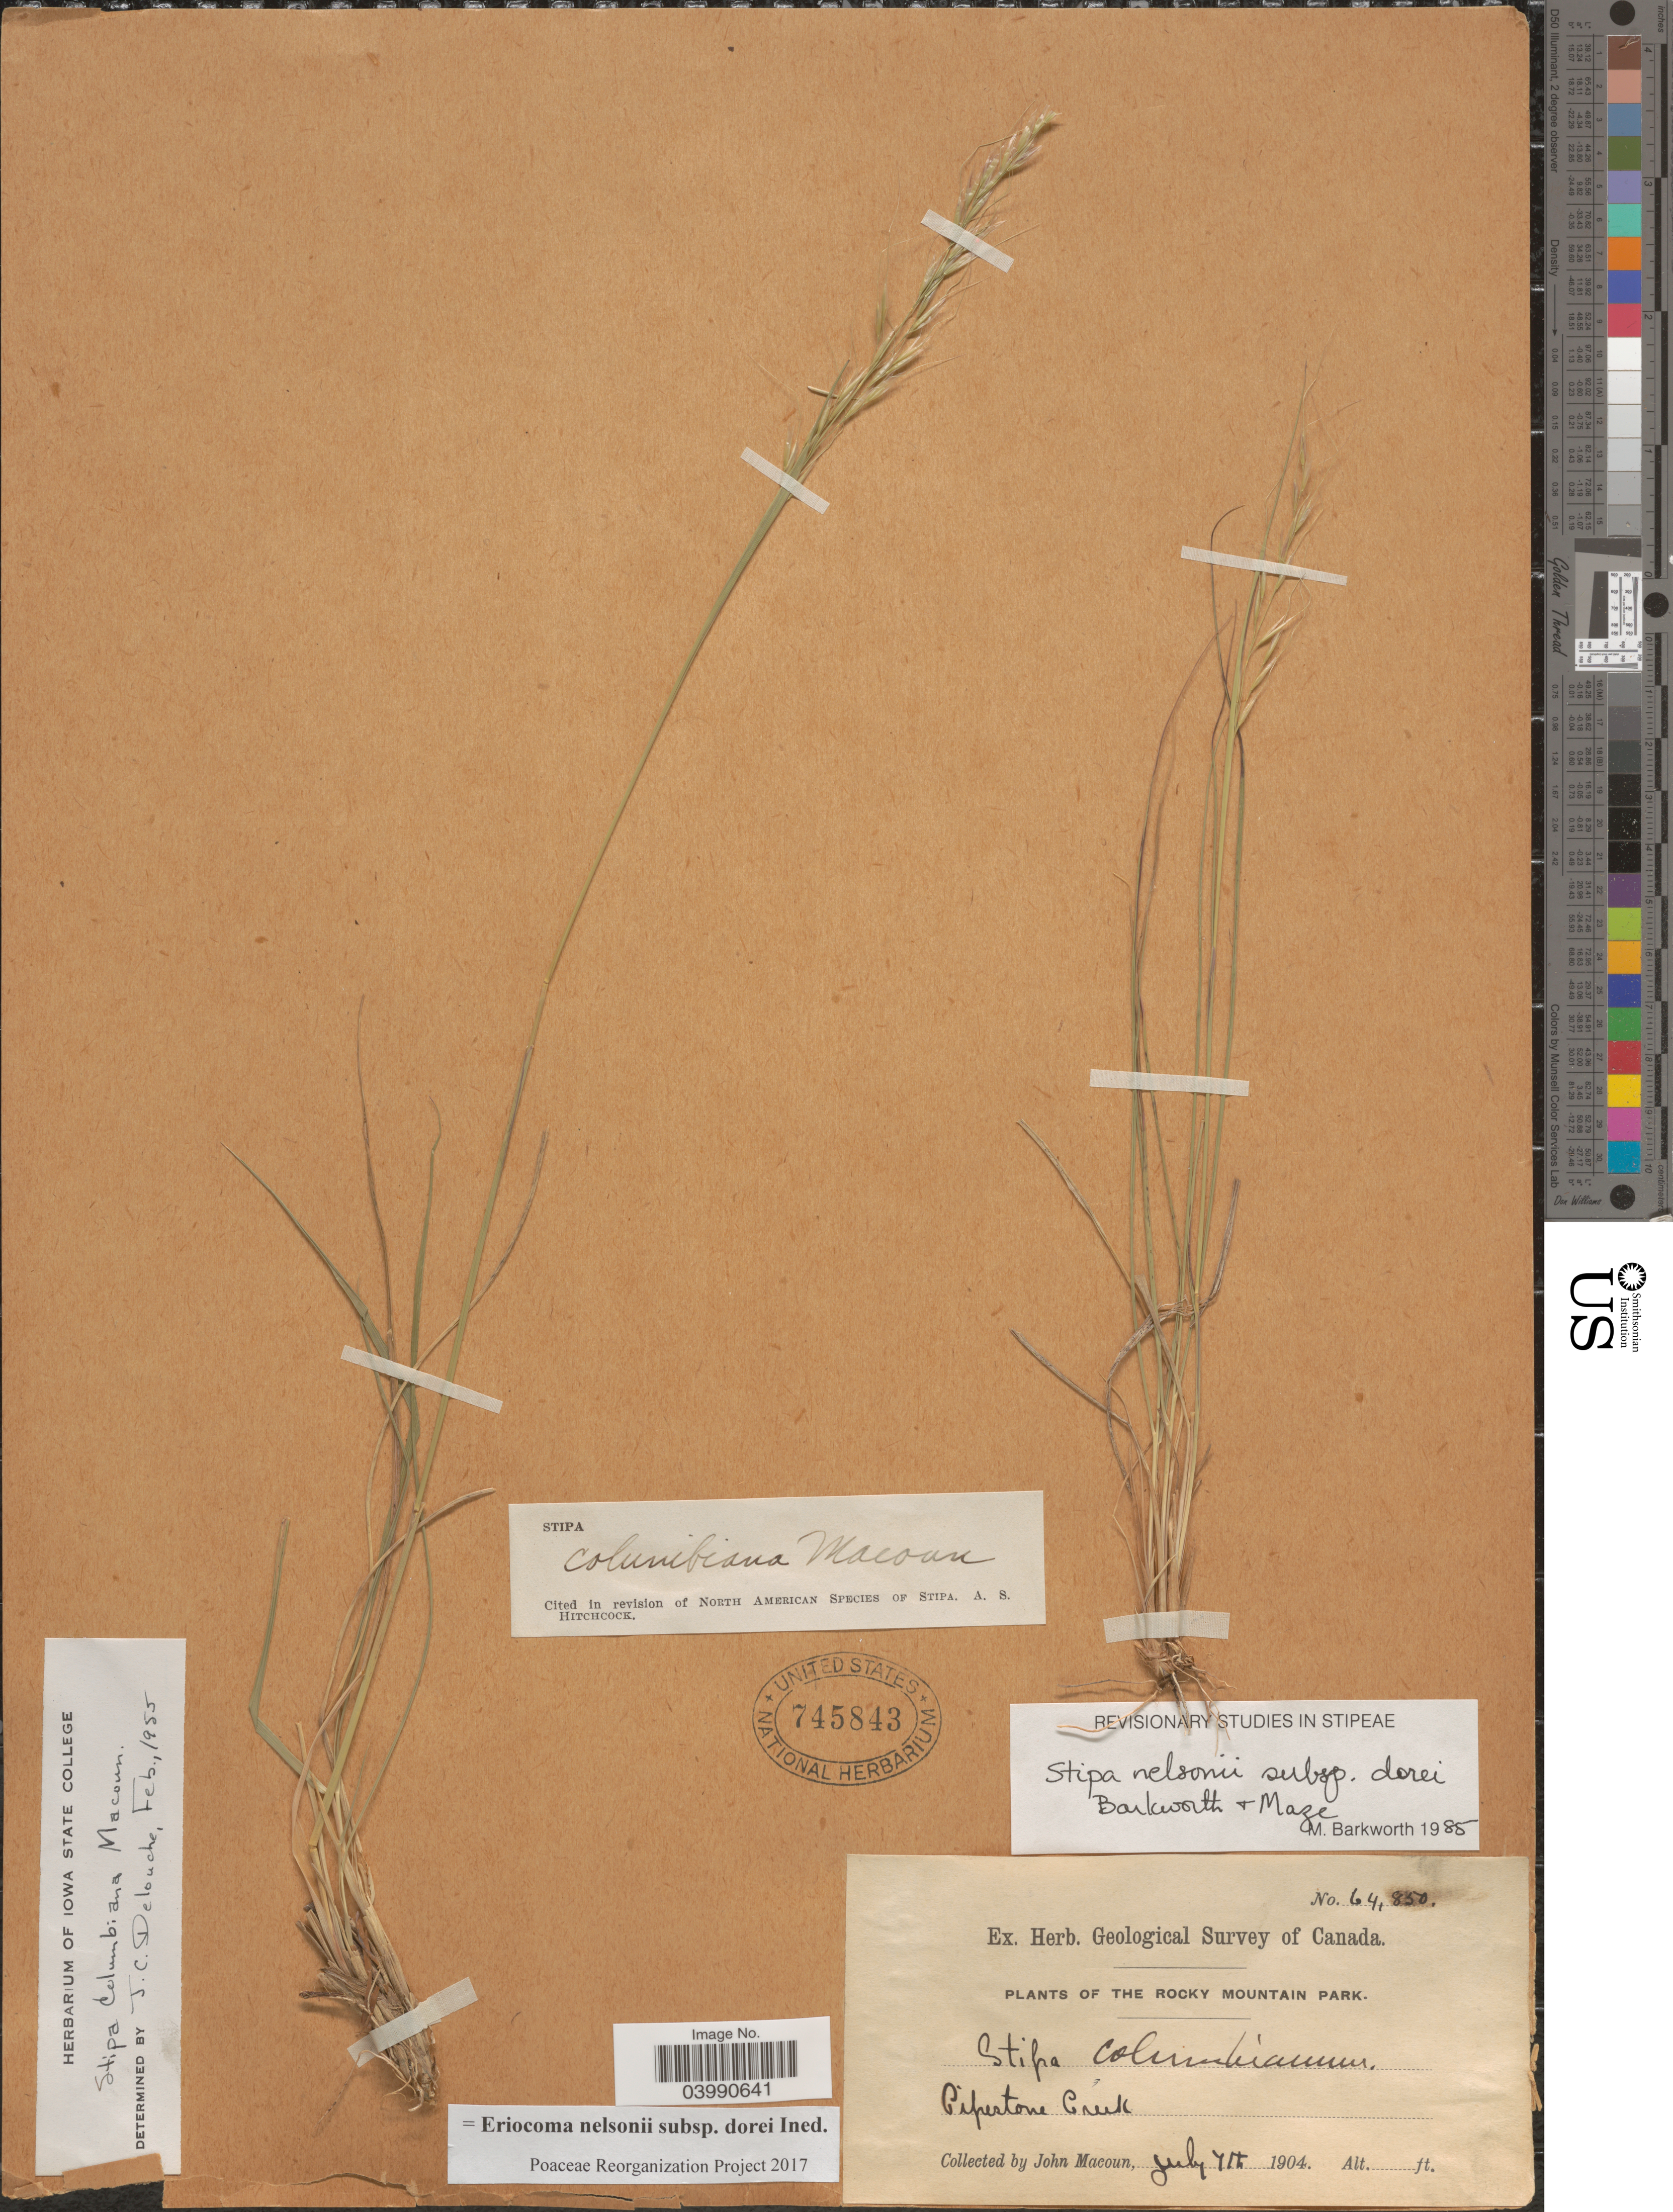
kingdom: Plantae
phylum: Tracheophyta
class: Liliopsida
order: Poales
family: Poaceae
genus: Eriocoma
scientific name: Eriocoma nelsonii subsp. dorei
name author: (Barkworth & J. Maze) Romasch.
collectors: J. Macoun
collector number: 64850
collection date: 1904-07-07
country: Canada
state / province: Alberta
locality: The Rocky Mountain Park. Pipestone Creek.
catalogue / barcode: US 745843